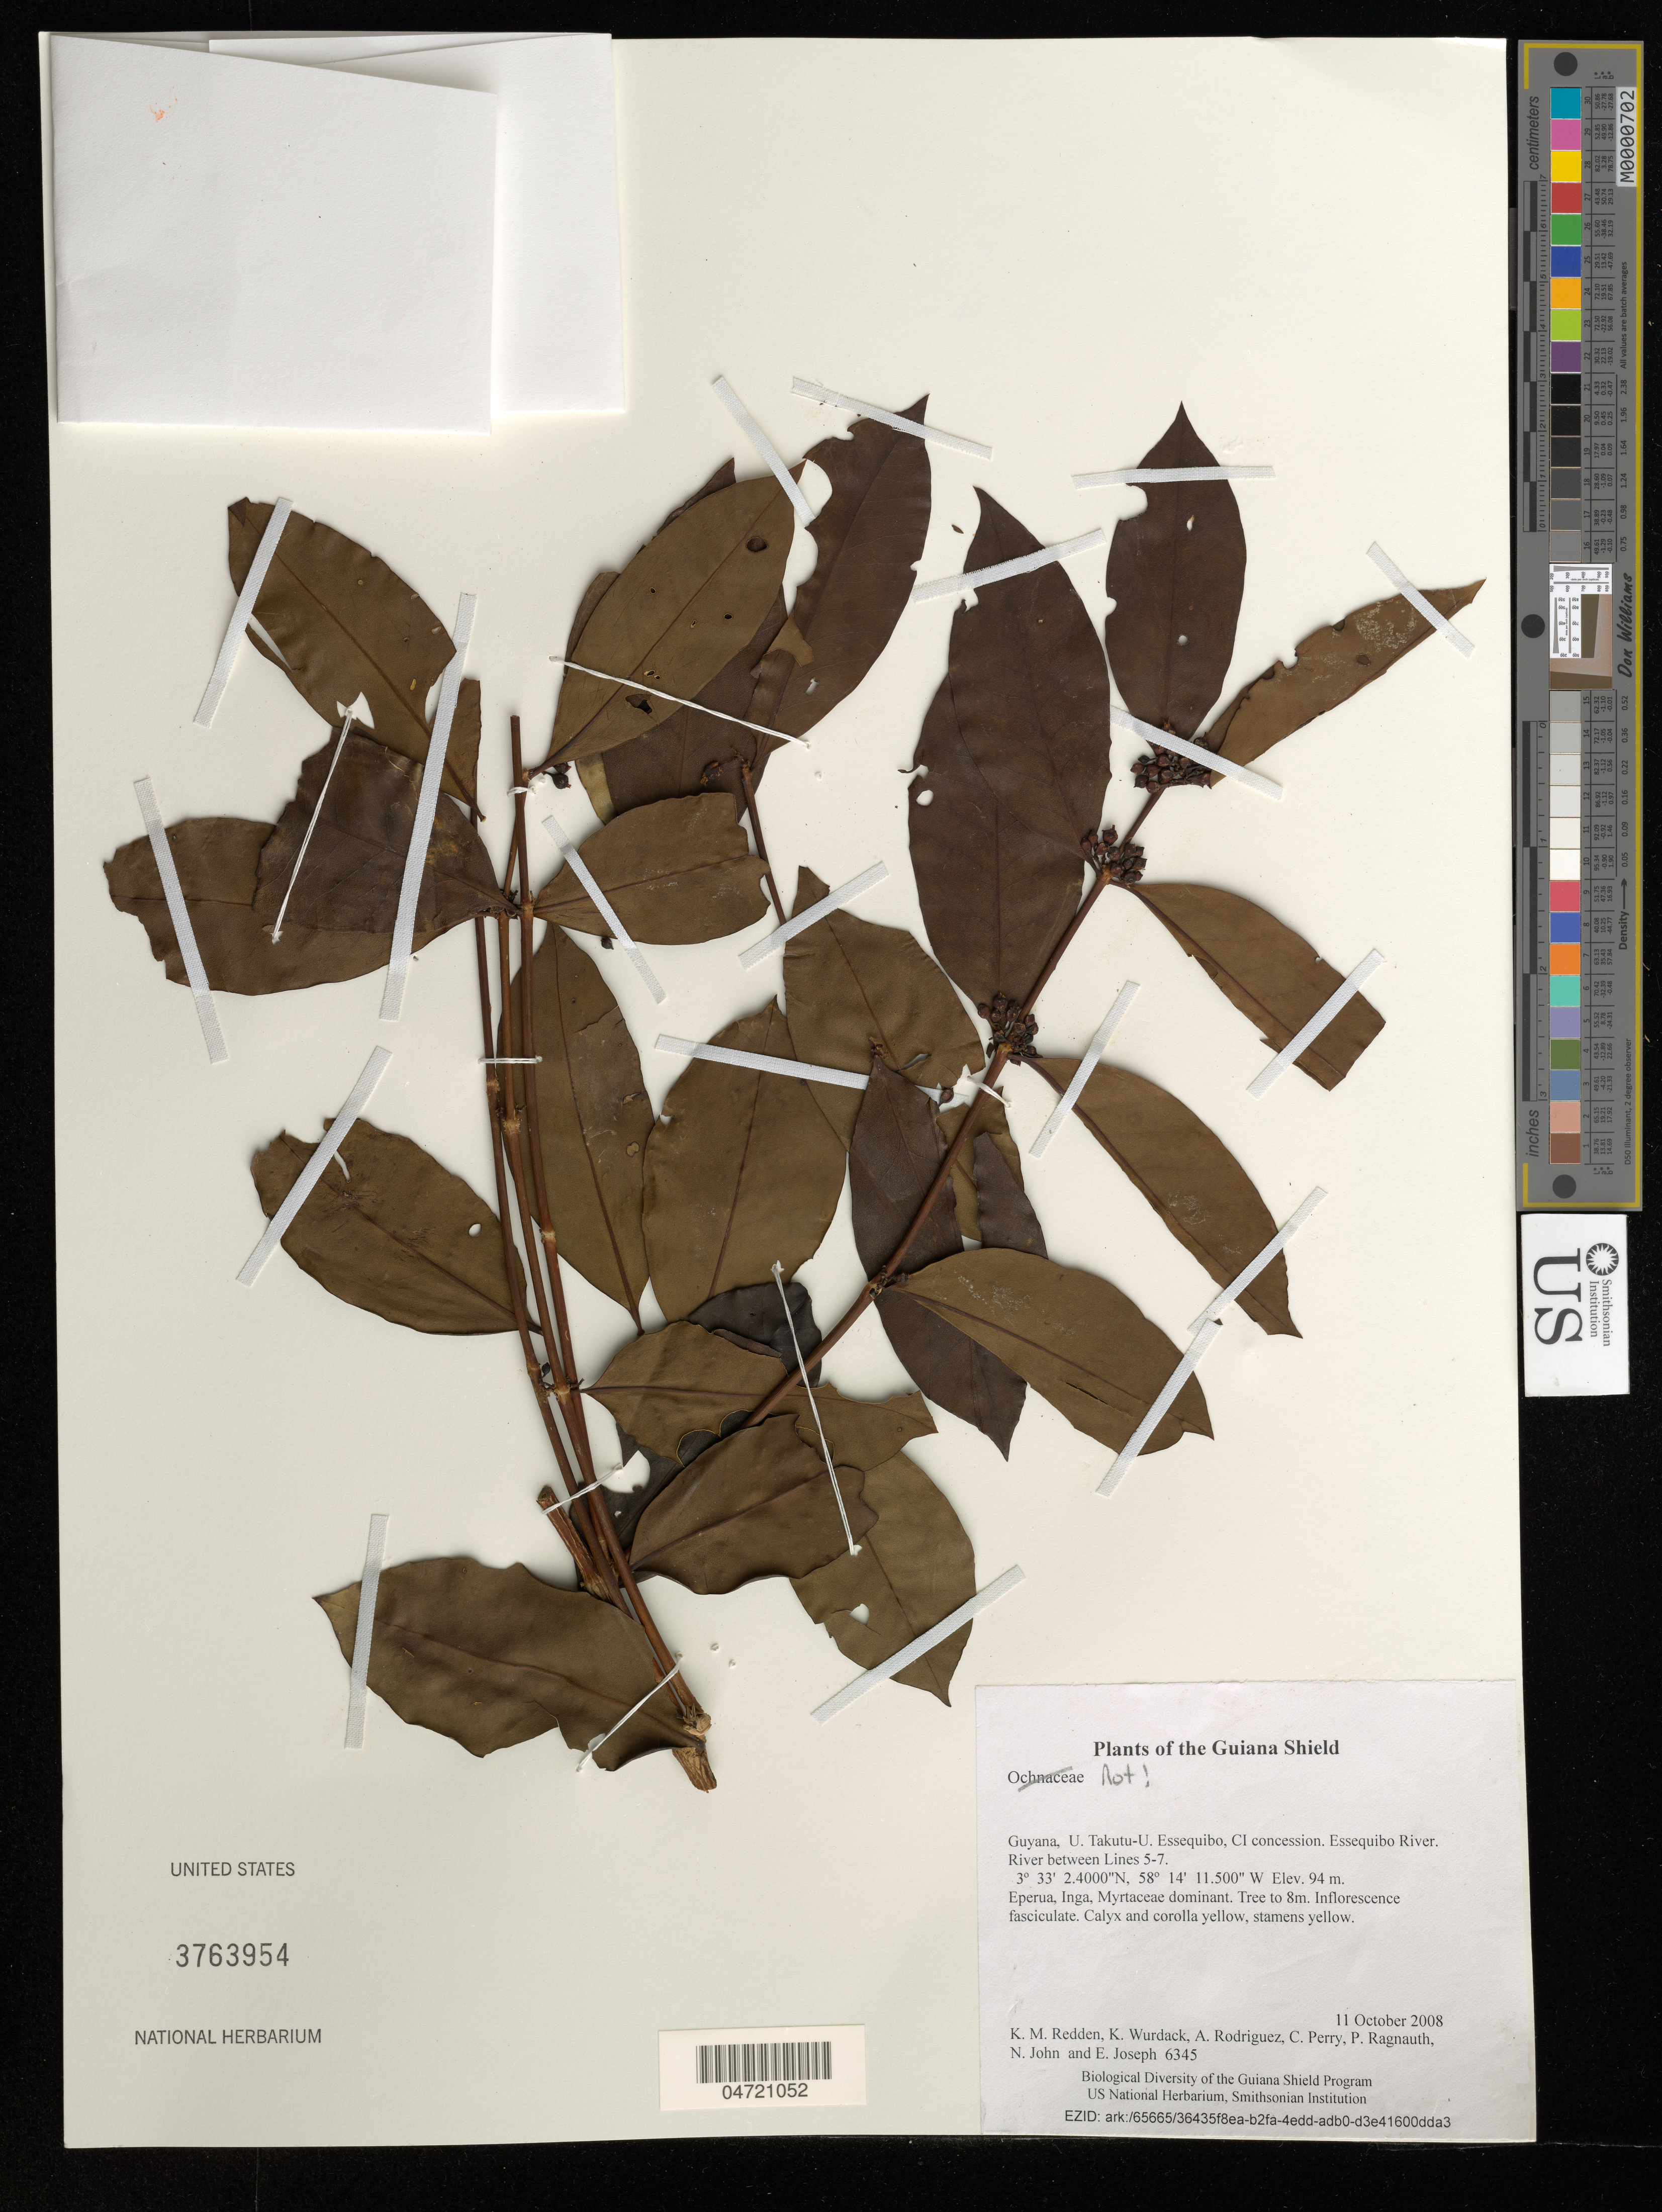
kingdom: Plantae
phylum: Tracheophyta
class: Magnoliopsida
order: Myrtales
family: Melastomataceae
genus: Mouriri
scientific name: Mouriri acutiflora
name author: Naudin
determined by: Strong, Mark T., (BOT), Smithsonian Institution - National Museum of Natural History (UNITED STATES)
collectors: K. M. Redden, K. Wurdack, A. Rodriguez, C. Perry, P. Ragnauth, N. John & E. Joseph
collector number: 6345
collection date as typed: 11 October 2008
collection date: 2008-10-11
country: Guyana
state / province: U. Takutu-U. Essequibo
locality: CI concession. Essequibo River. River between Lines 5-7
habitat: Eperua, Inga, Myrtaceae dominant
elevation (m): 94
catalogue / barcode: US 3763954